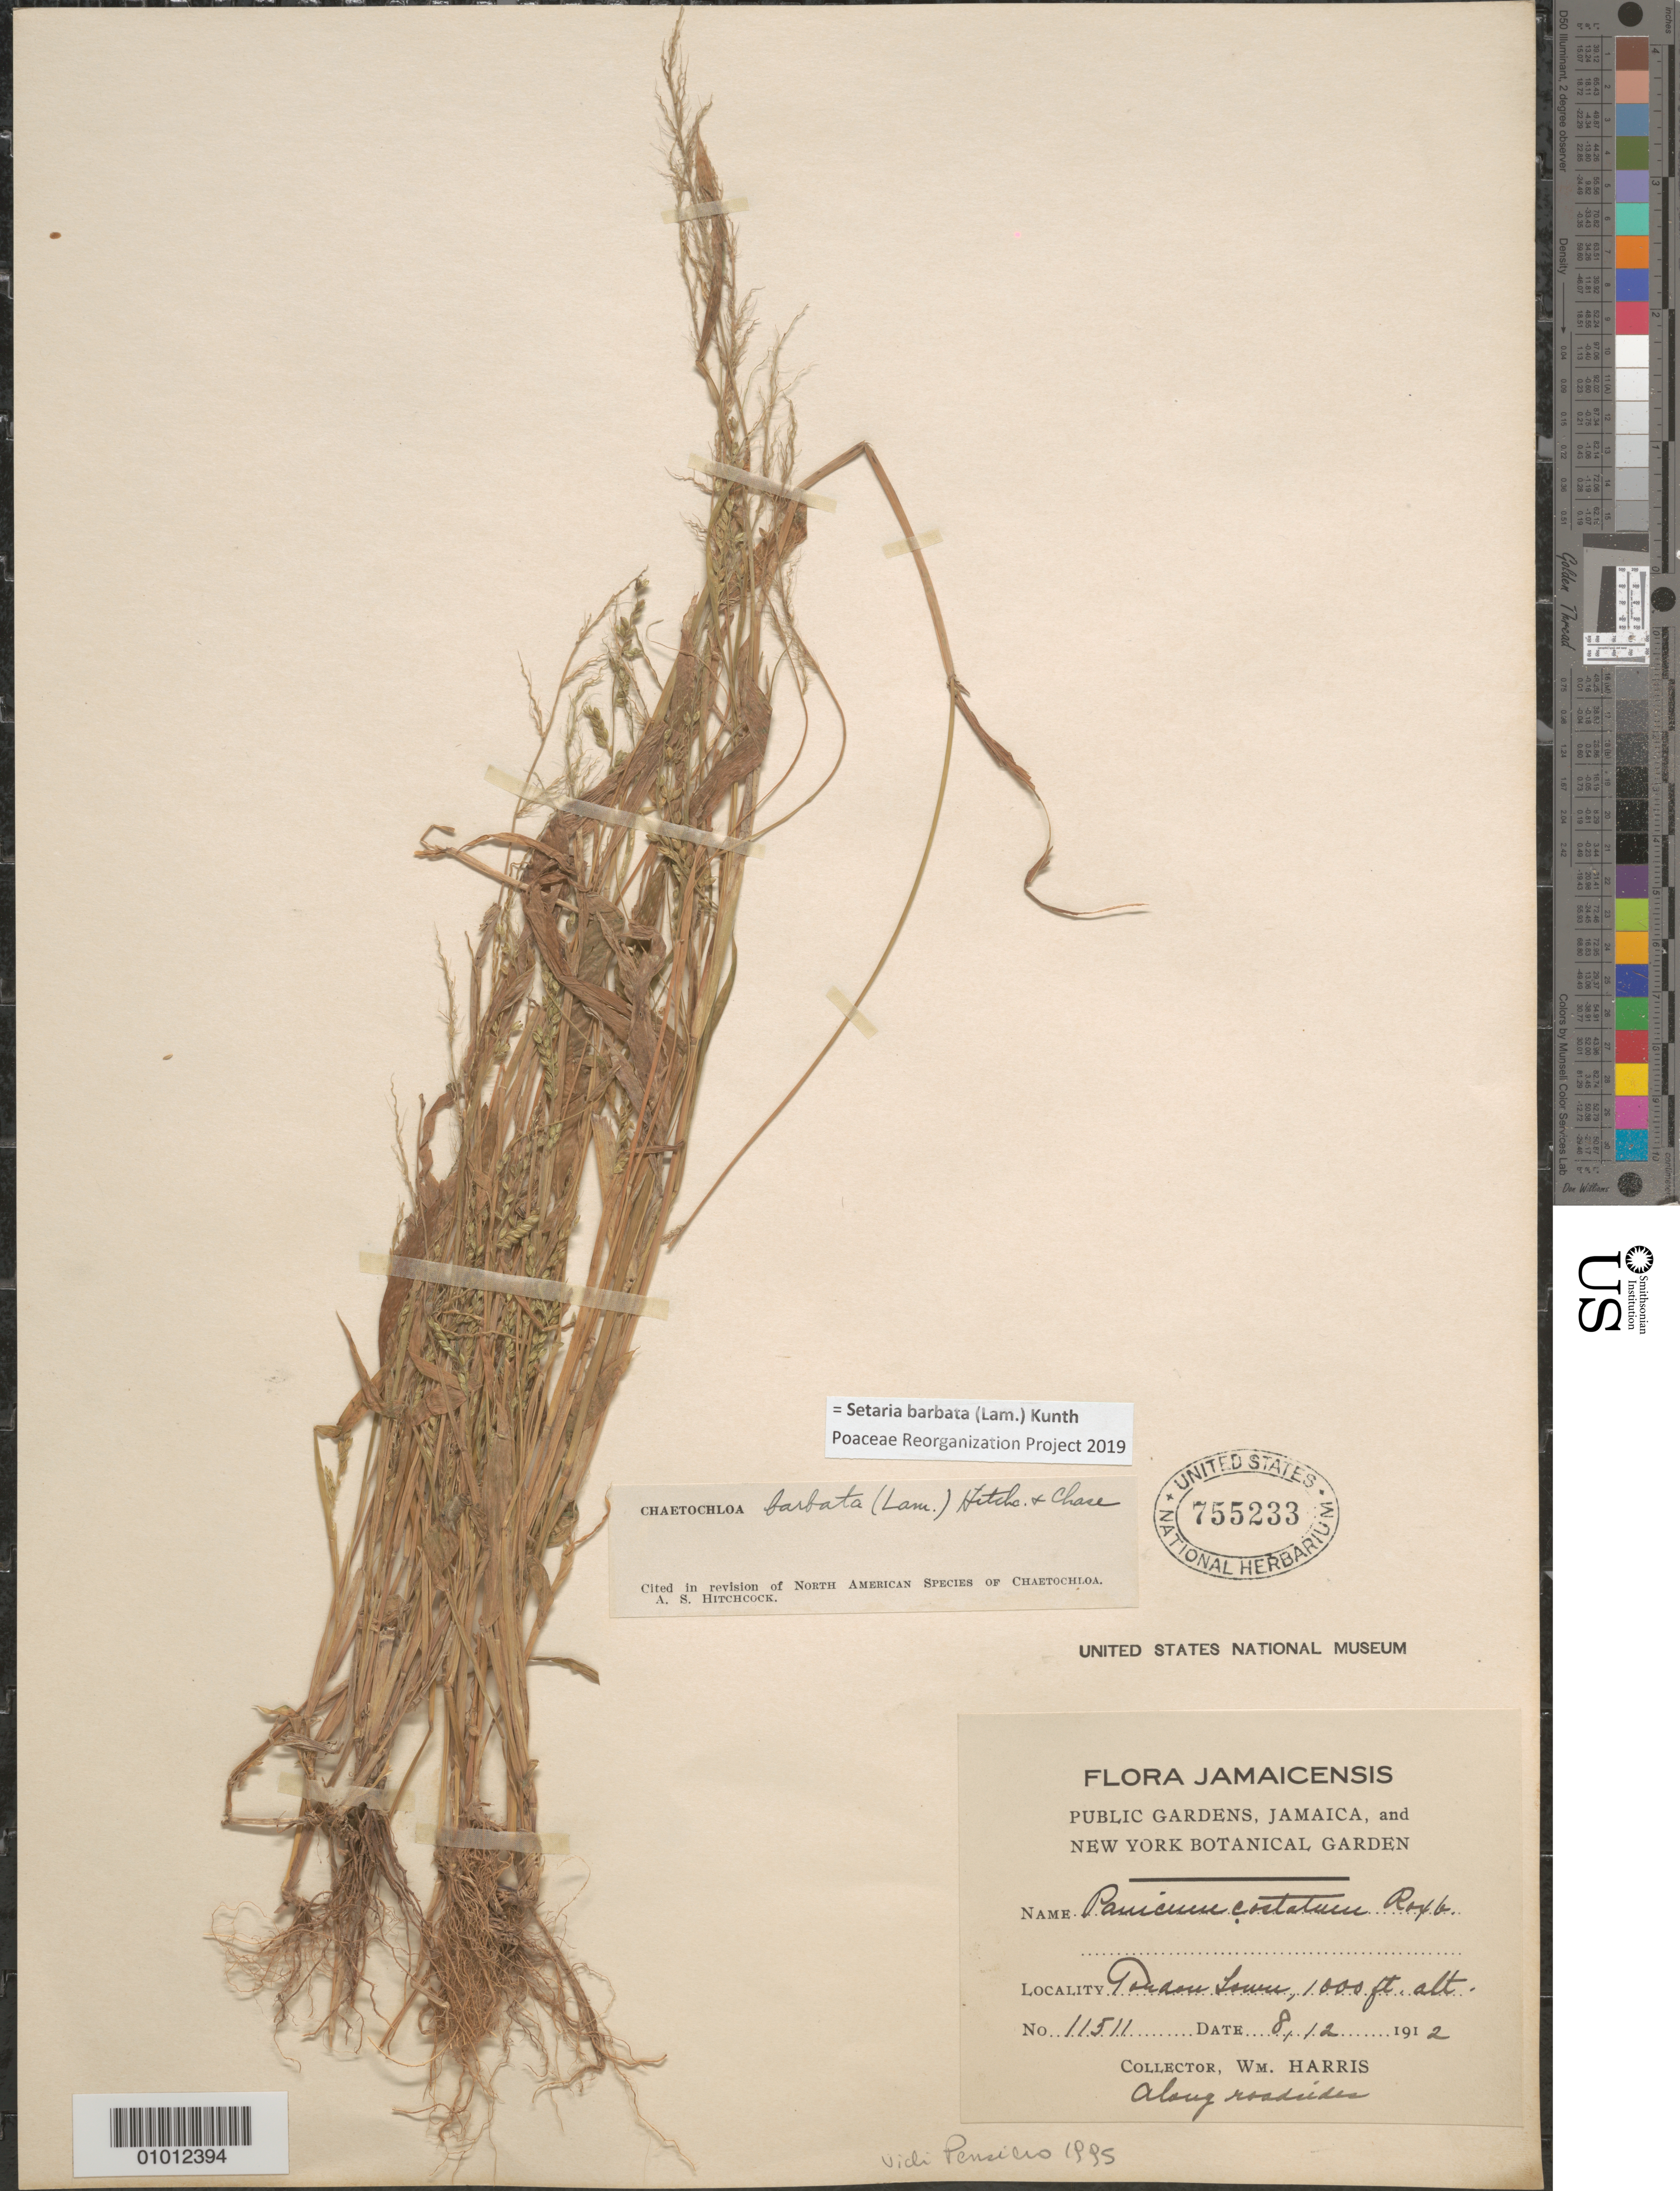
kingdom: Plantae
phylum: Tracheophyta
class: Liliopsida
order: Poales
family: Poaceae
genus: Setaria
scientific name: Setaria barbata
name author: (Lam.) Kunth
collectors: W. H. Harris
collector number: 11511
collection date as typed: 08 Dec 1912 or 12 Aug 1912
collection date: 1912-08-12 or 1912-12-08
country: Jamaica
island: Jamaica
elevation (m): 305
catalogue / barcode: US 755233